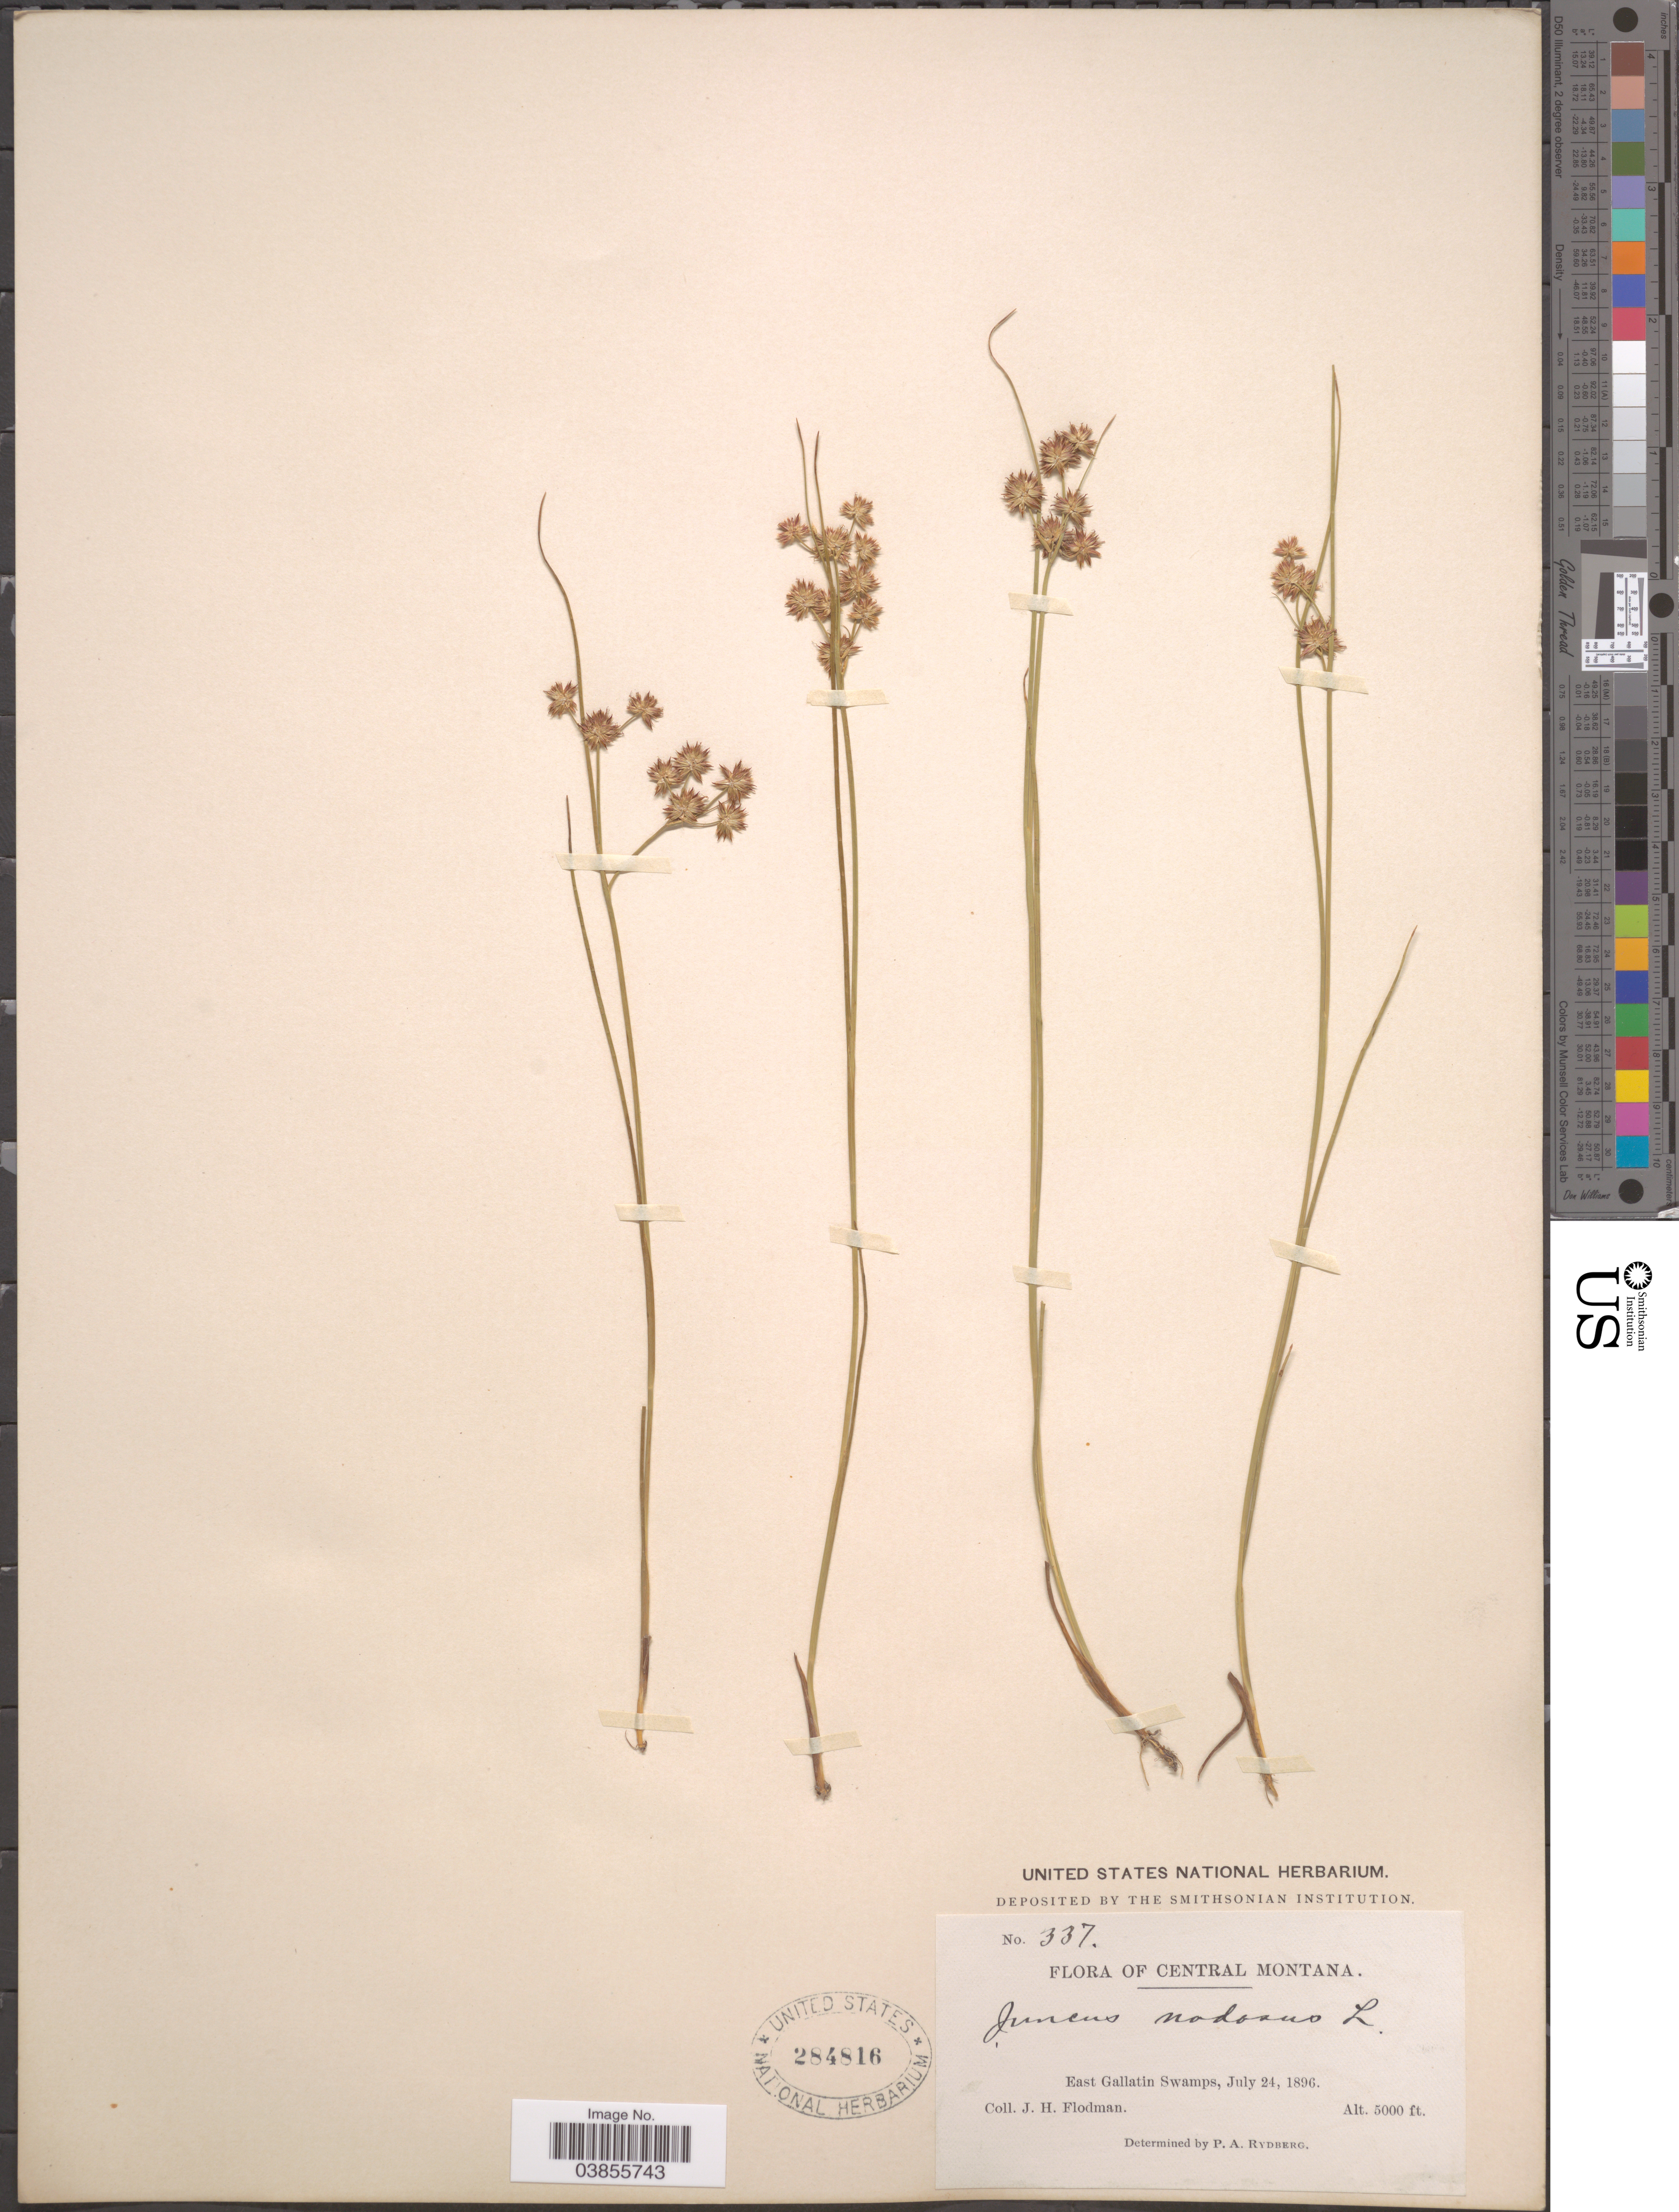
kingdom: Plantae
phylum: Tracheophyta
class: Liliopsida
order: Poales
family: Juncaceae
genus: Juncus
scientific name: Juncus nodosus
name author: L.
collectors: J. Flodman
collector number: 337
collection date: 1896-07-24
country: United States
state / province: Montana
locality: Central Montana. East Gallatin Swamps.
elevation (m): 1524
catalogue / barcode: US 284816